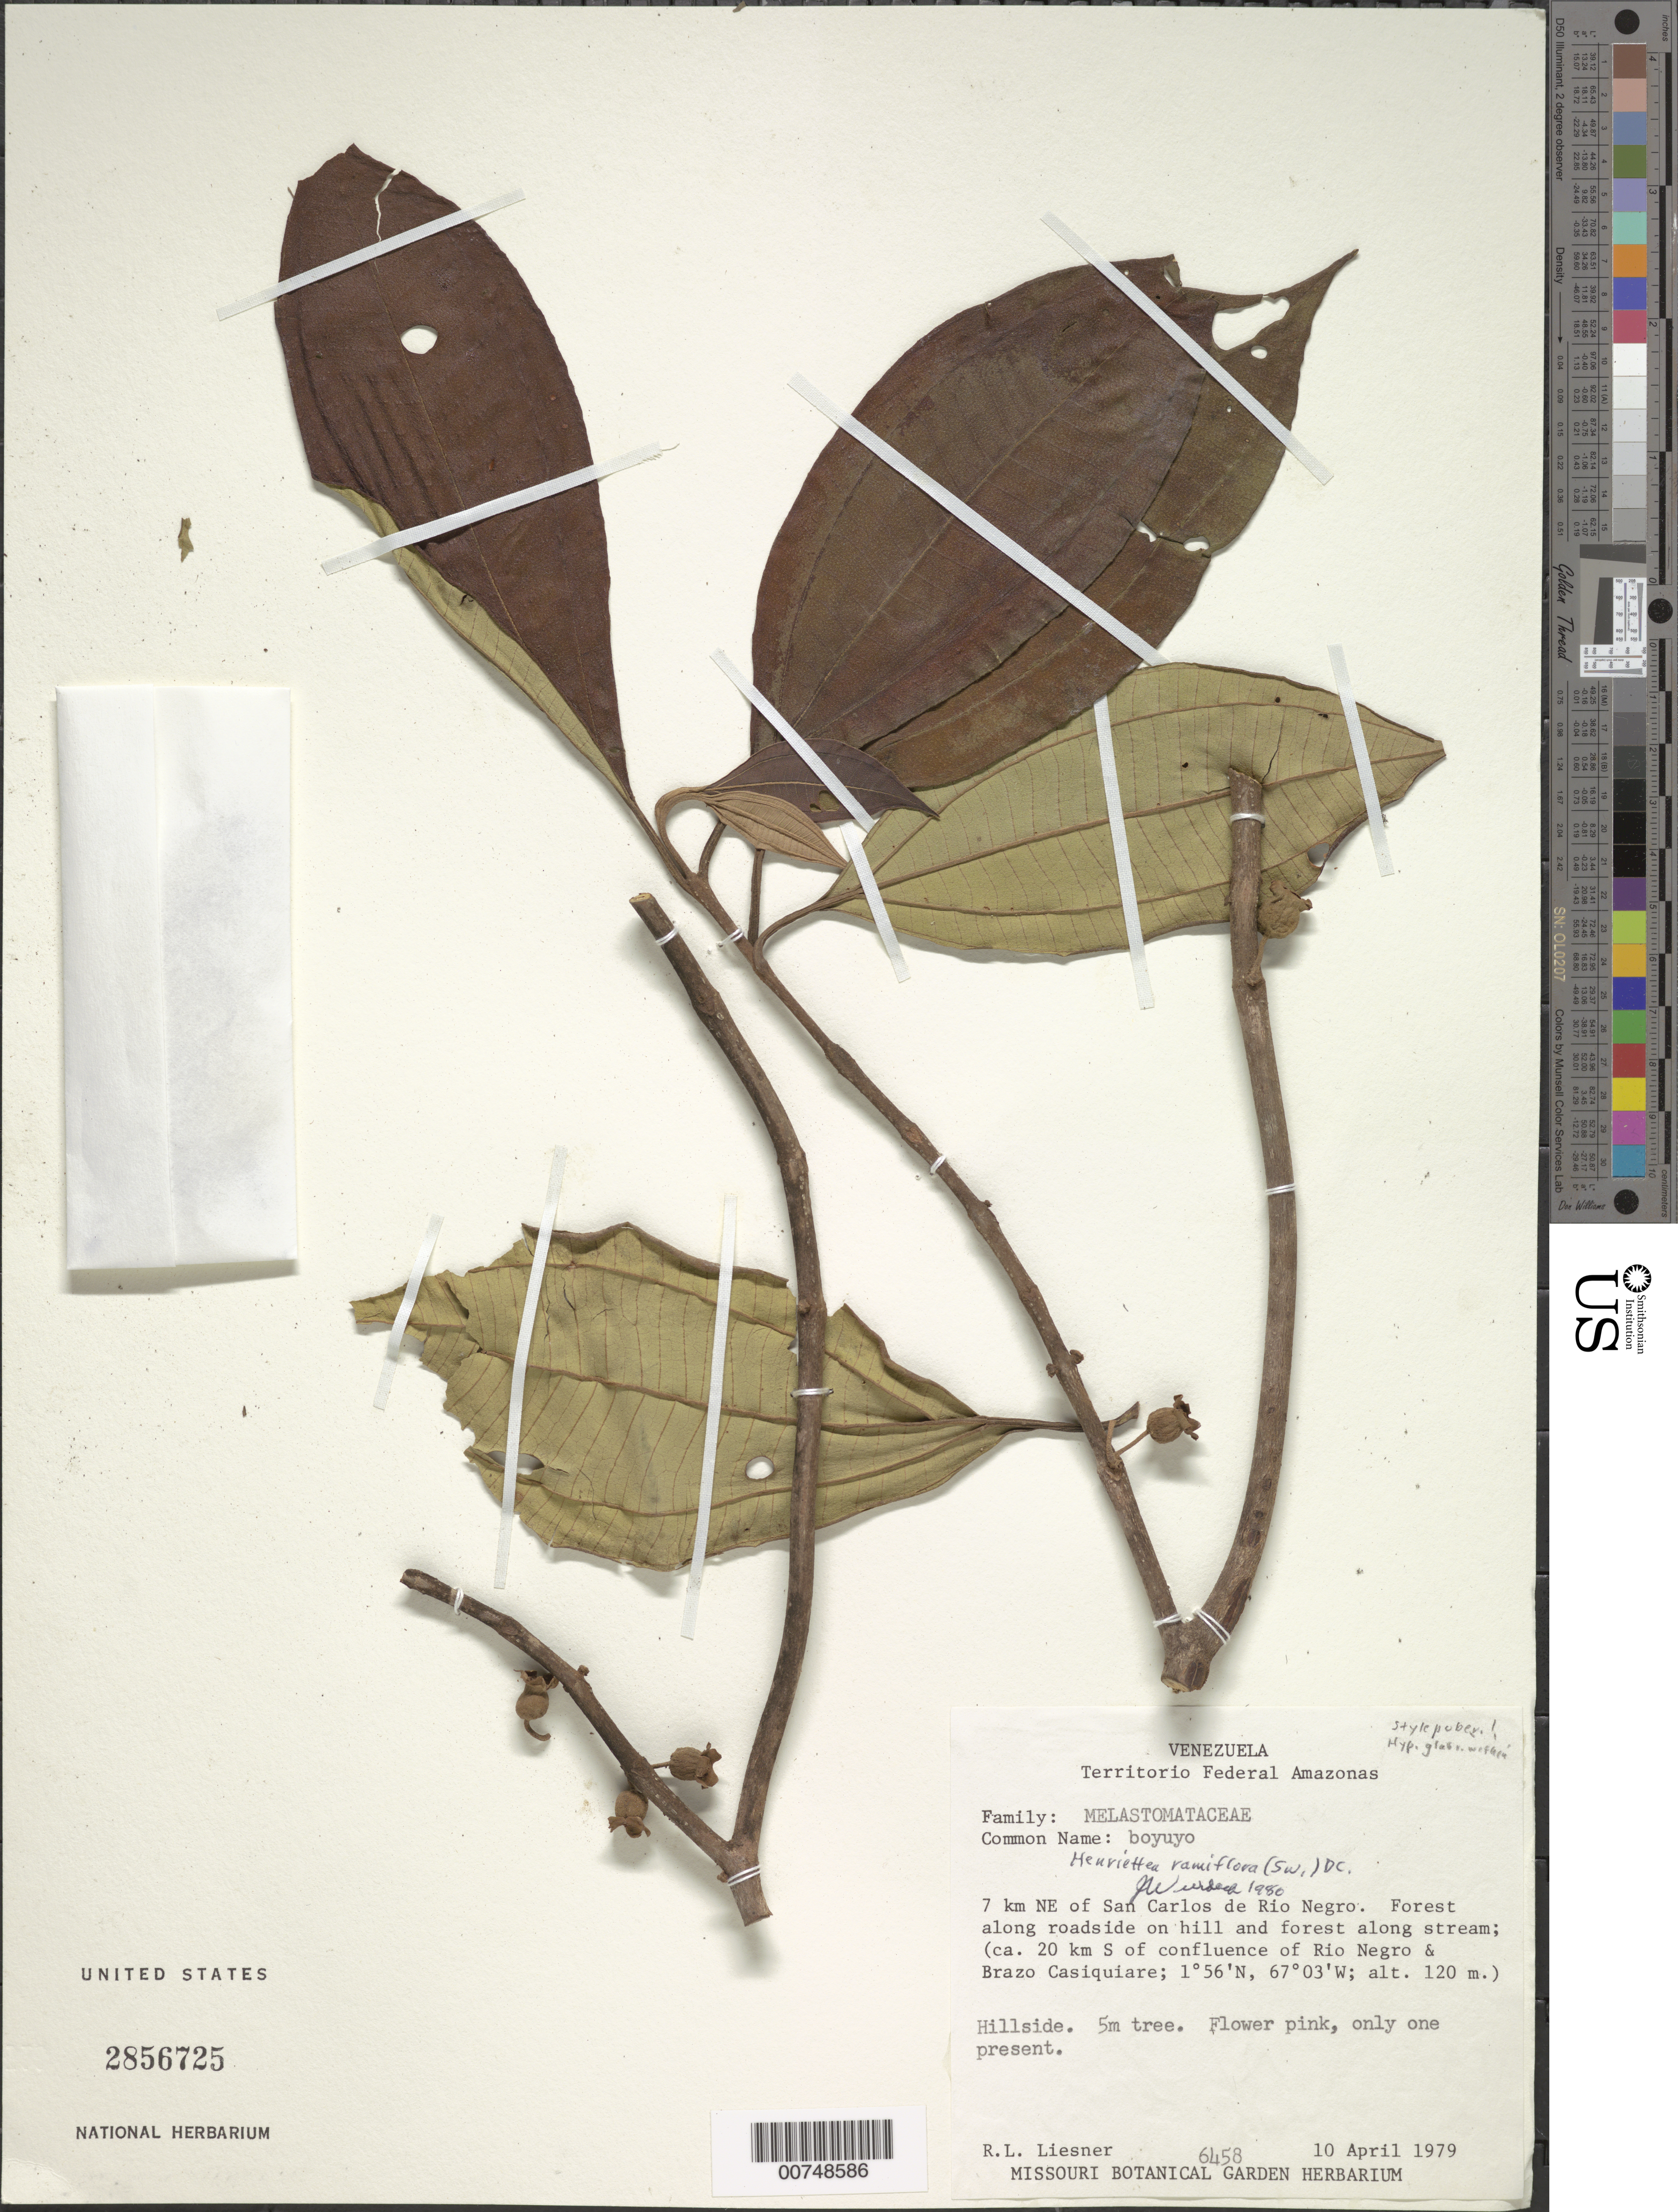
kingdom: Plantae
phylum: Tracheophyta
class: Magnoliopsida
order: Myrtales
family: Melastomataceae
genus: Henriettea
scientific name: Henriettea ramiflora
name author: (Sw.) DC.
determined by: Wurdack, John J., (US), US (UNITED STATES)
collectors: R. L. Liesner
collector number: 6458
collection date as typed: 10-Apr-79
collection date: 1979-04-10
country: Venezuela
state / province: Amazonas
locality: San Carlos de Río Negro, 7 km NE of; about 20 km S of confluence of Río Negro and Brazo Casiquiare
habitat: Hillside, forest along roadside on hill and forest along stream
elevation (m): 120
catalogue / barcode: US 2856725